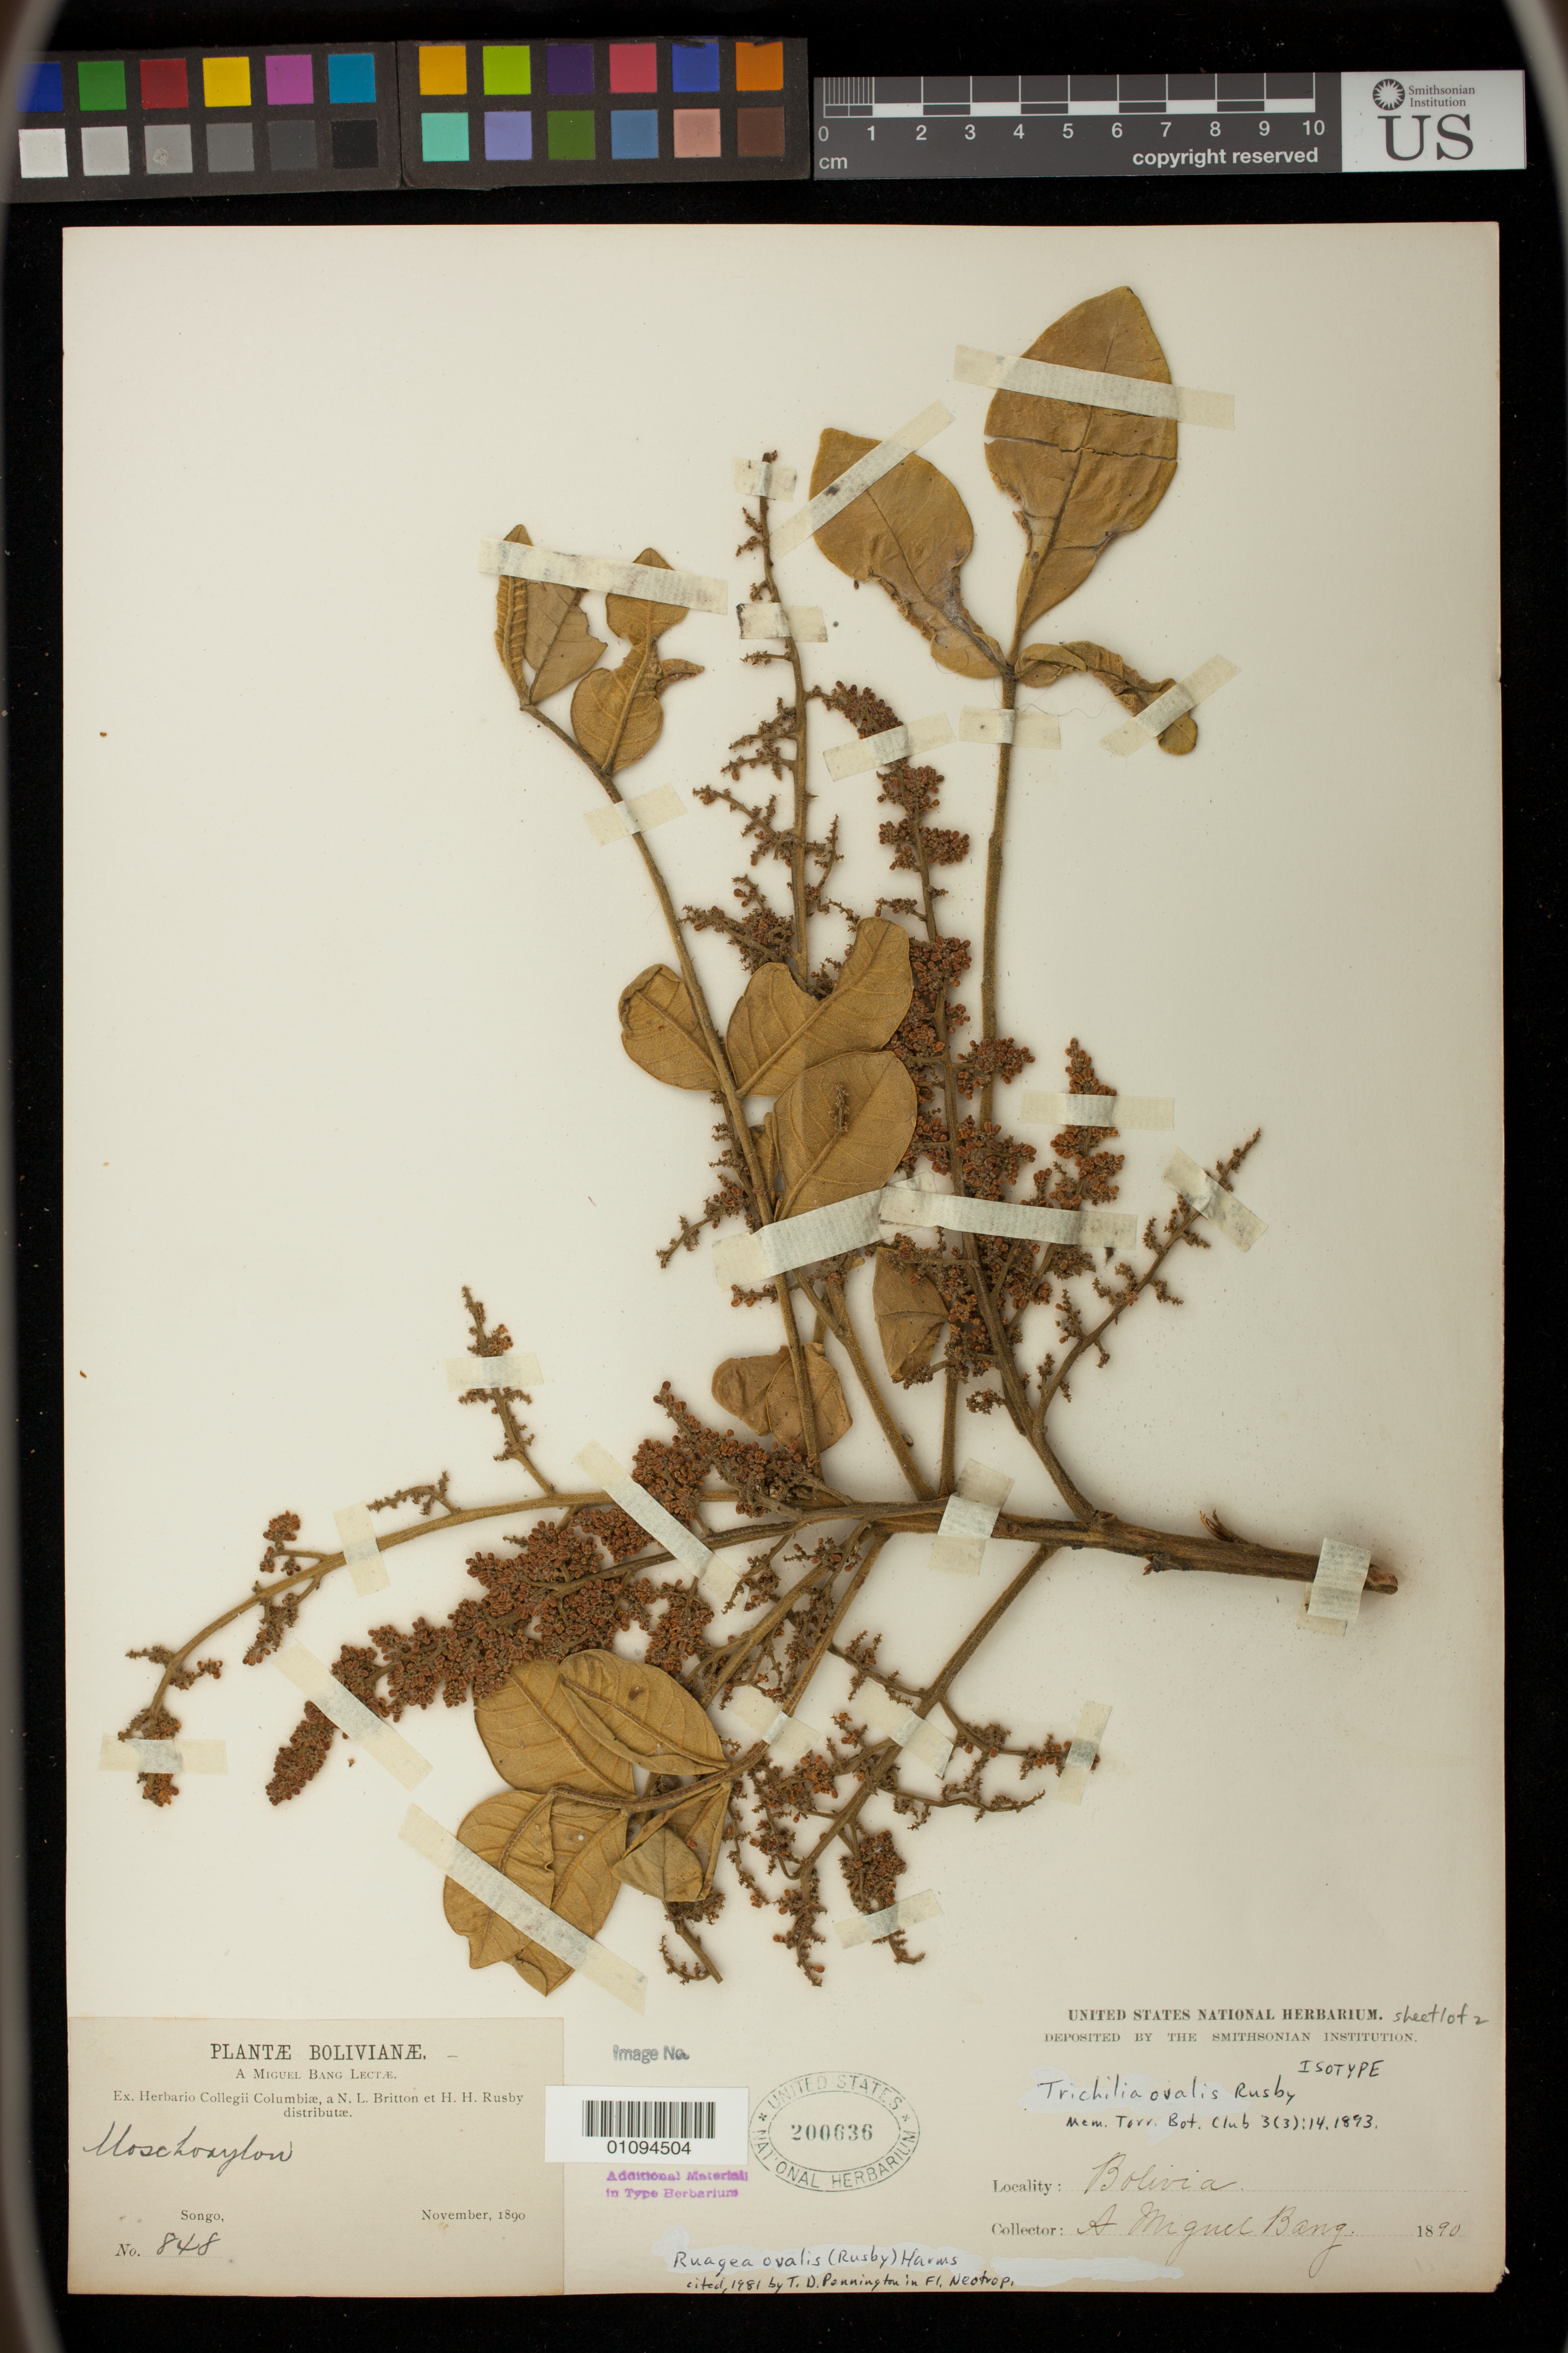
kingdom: Plantae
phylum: Tracheophyta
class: Magnoliopsida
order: Sapindales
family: Meliaceae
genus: Trichilia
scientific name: Trichilia ovalis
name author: Rusby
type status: Isotype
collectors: M. Bang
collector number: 848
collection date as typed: Nov 1890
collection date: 1890-11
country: Bolivia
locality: Songo.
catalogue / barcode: US 200636